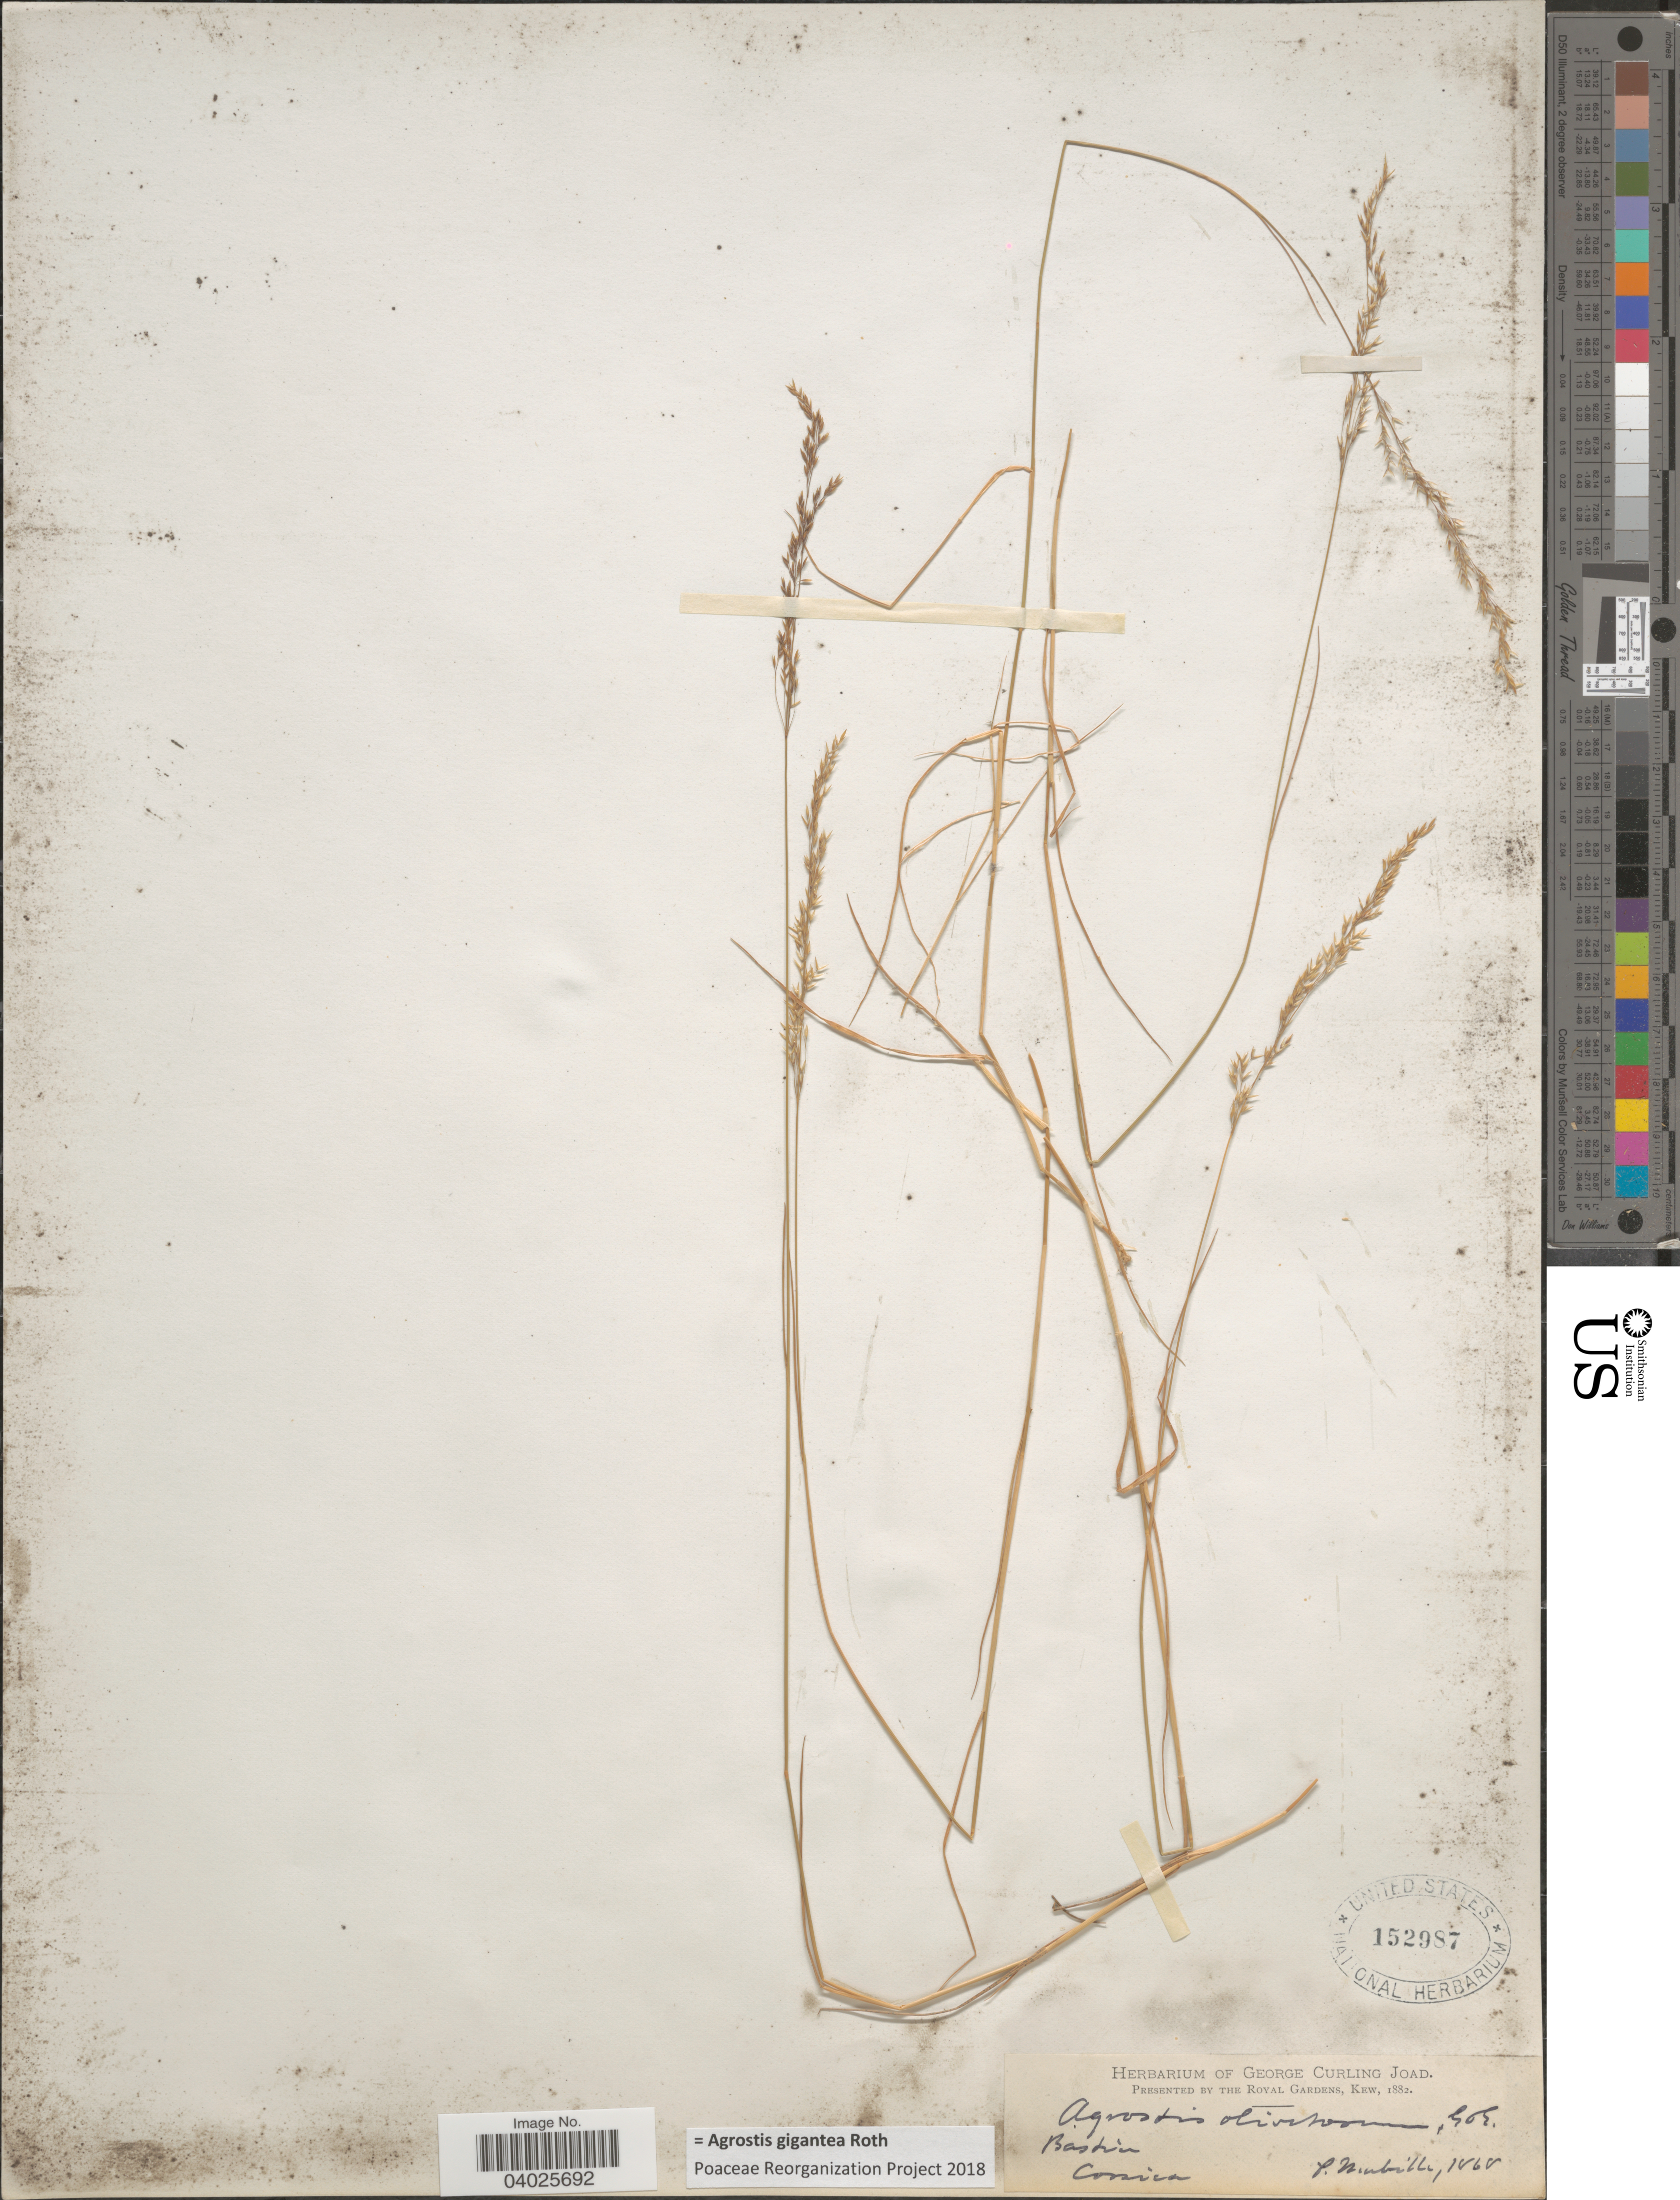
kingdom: Plantae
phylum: Tracheophyta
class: Liliopsida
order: Poales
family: Poaceae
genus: Agrostis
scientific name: Agrostis gigantea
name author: Roth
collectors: P. Mabille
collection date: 1868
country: France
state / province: Corsica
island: Corse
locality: Bastin [interpreted].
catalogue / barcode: US 152987